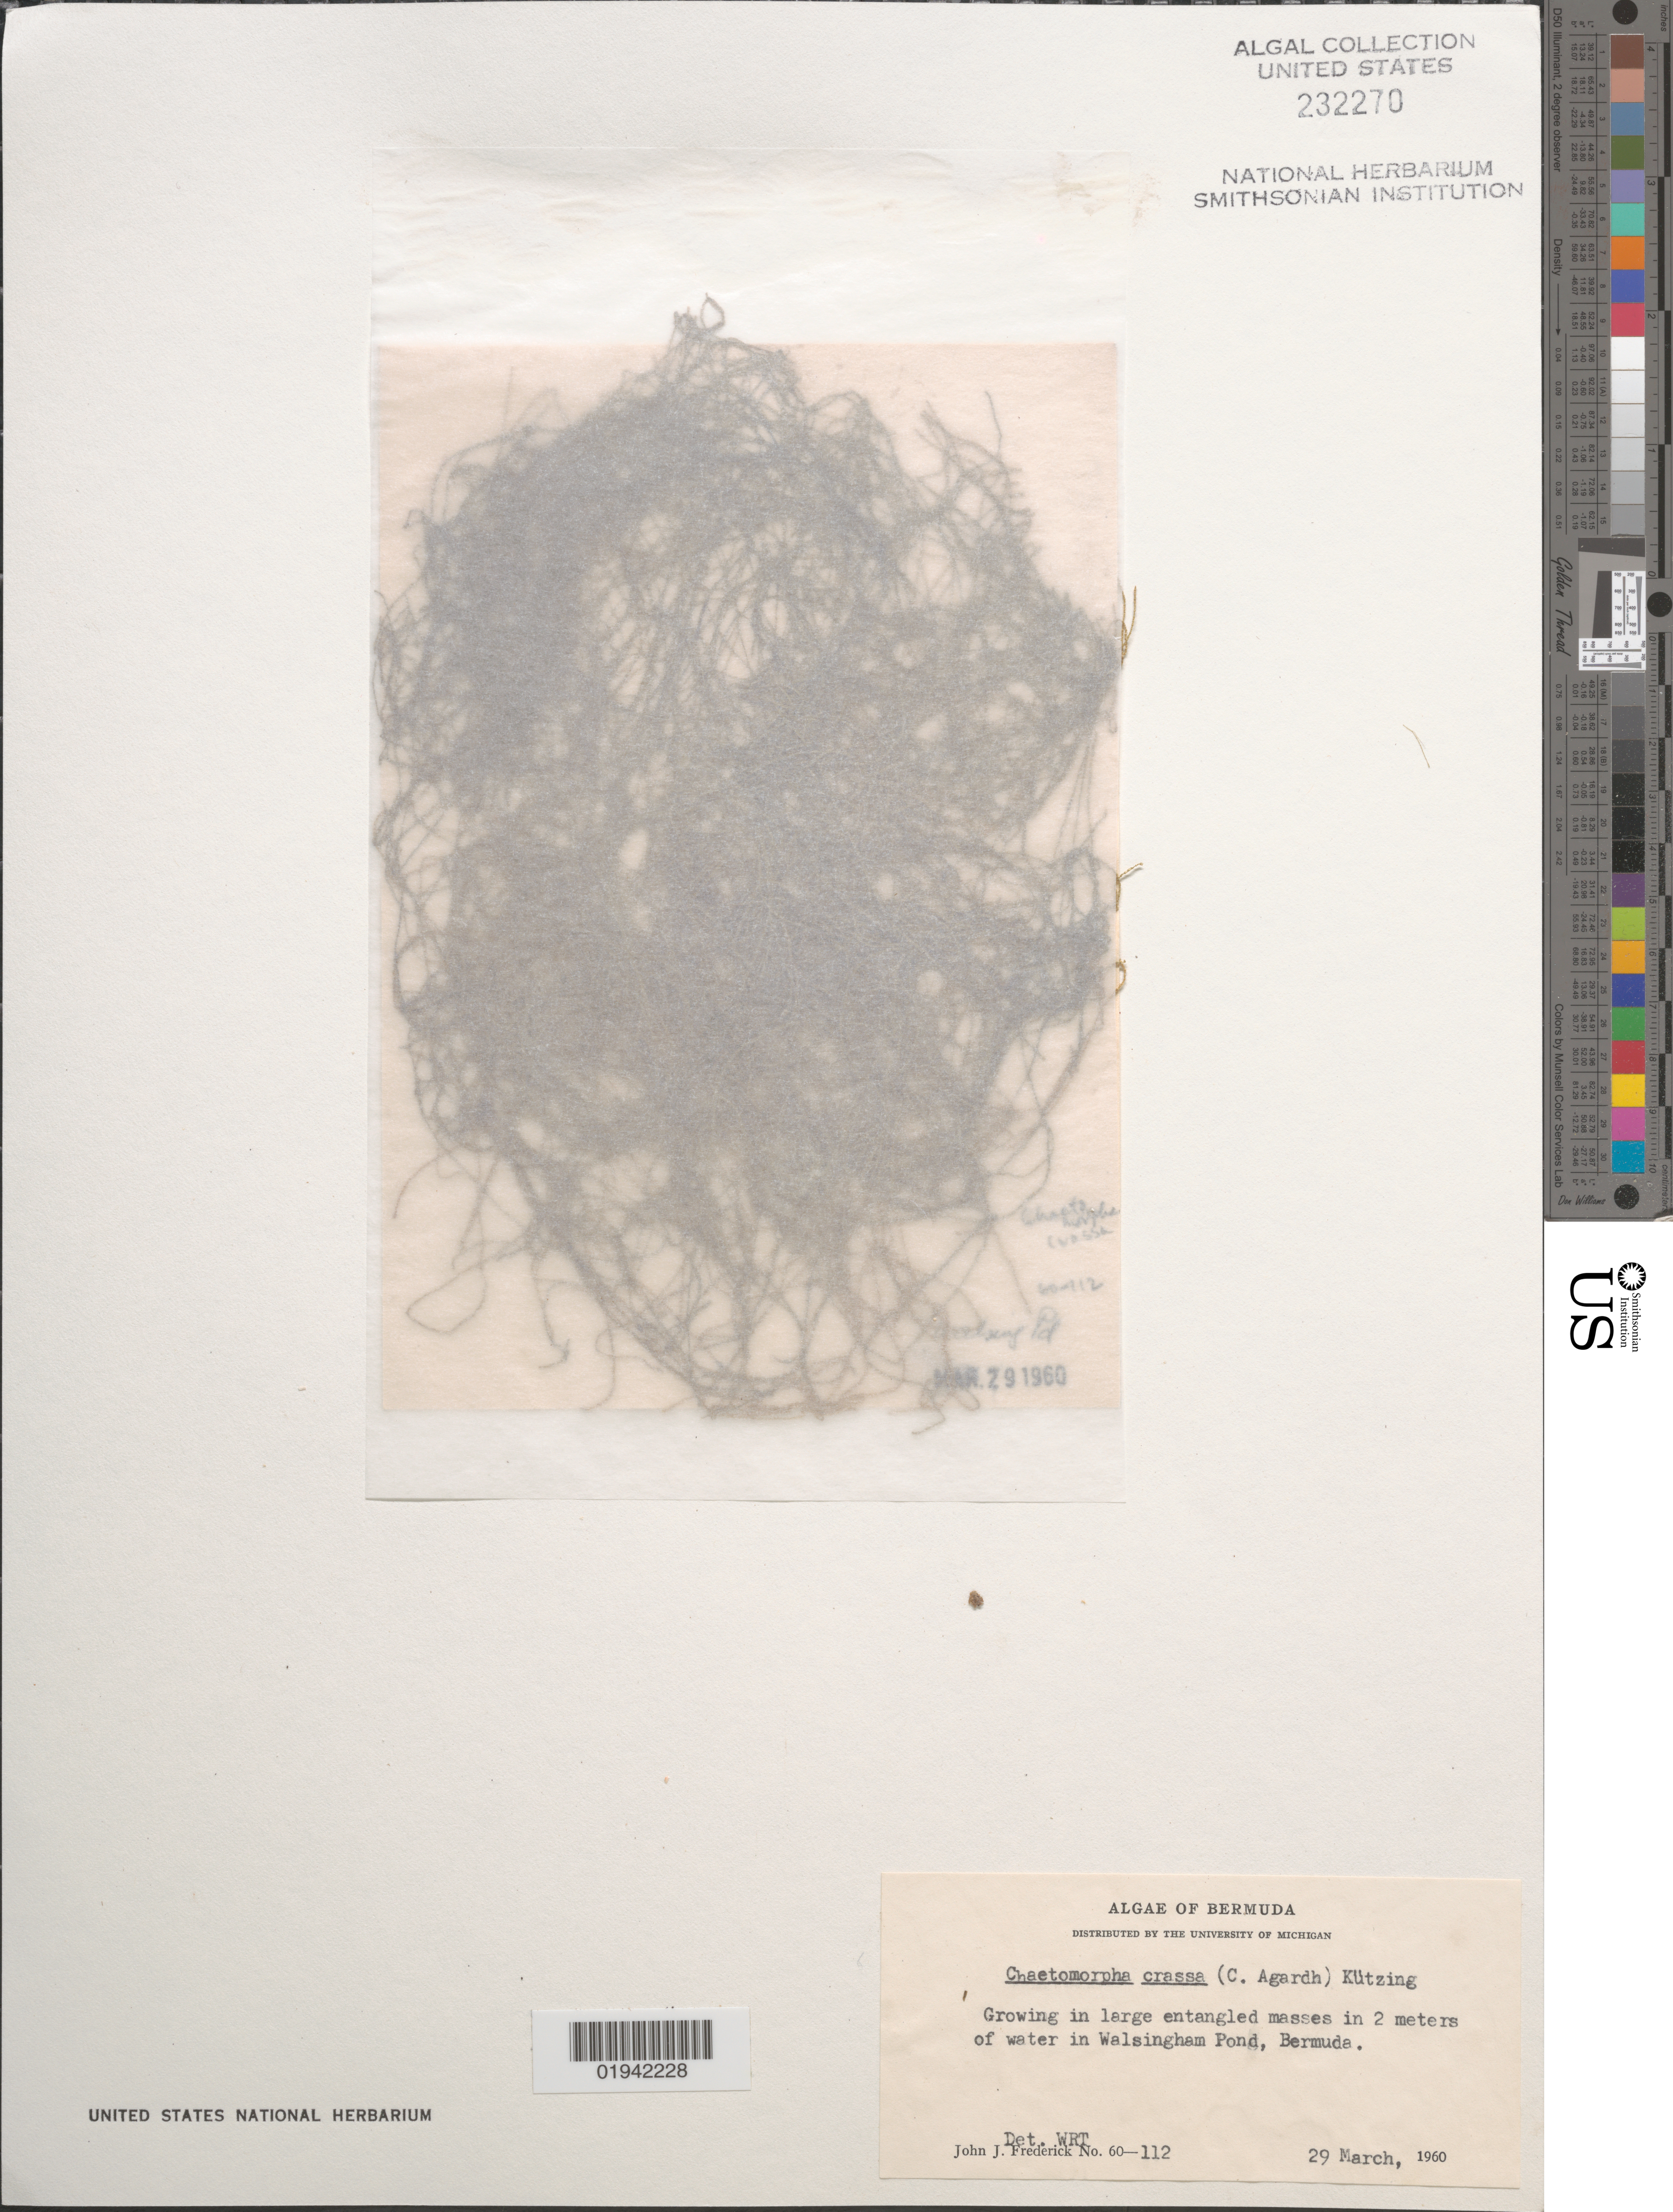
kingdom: Plantae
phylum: Chlorophyta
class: Ulvophyceae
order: Cladophorales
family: Cladophoraceae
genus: Chaetomorpha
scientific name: Chaetomorpha aerea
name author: (Dillwyn) Kütz.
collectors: J. Frederick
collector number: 60-112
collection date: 1960-03-29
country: Bermuda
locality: Growing in large entangled masses in 2 meters of water in Walsingham Pond.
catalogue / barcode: US 232270